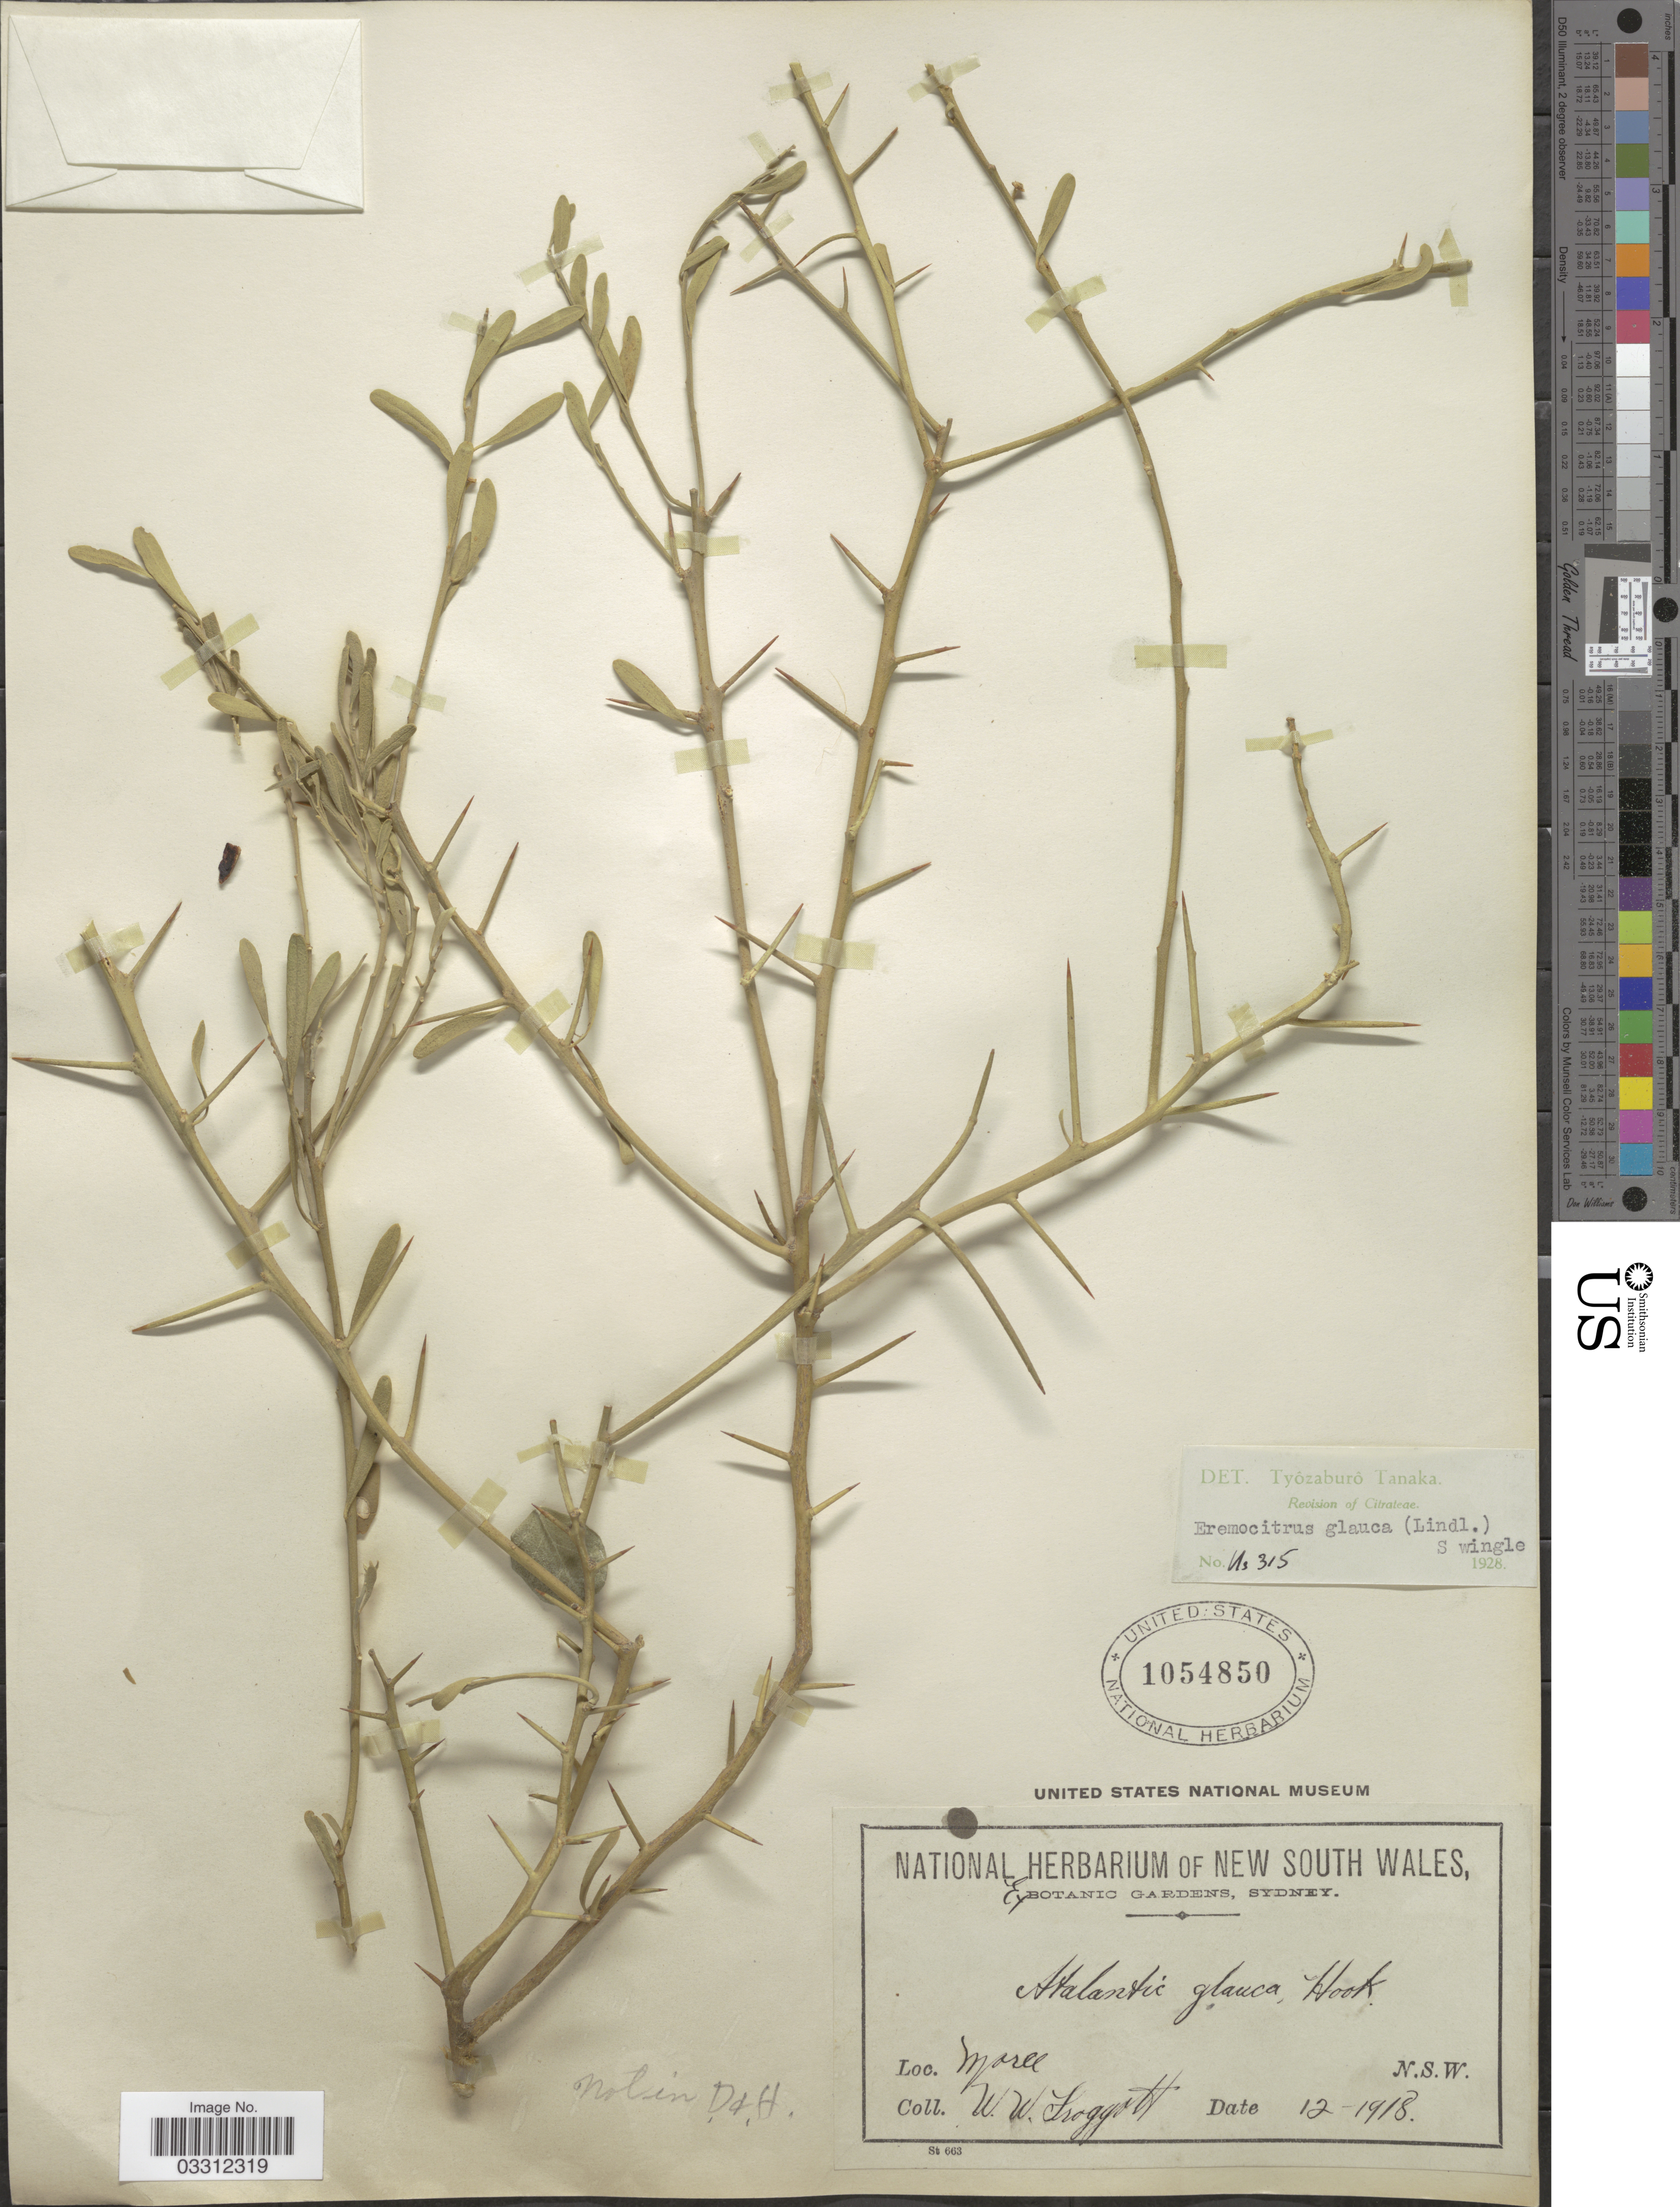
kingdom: Plantae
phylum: Tracheophyta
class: Magnoliopsida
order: Sapindales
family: Rutaceae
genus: Citrus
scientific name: Citrus glauca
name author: (Lindl.) Burkill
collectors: W. Froggott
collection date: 1918-12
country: Australia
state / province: New South Wales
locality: Moree.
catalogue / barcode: US 1054850